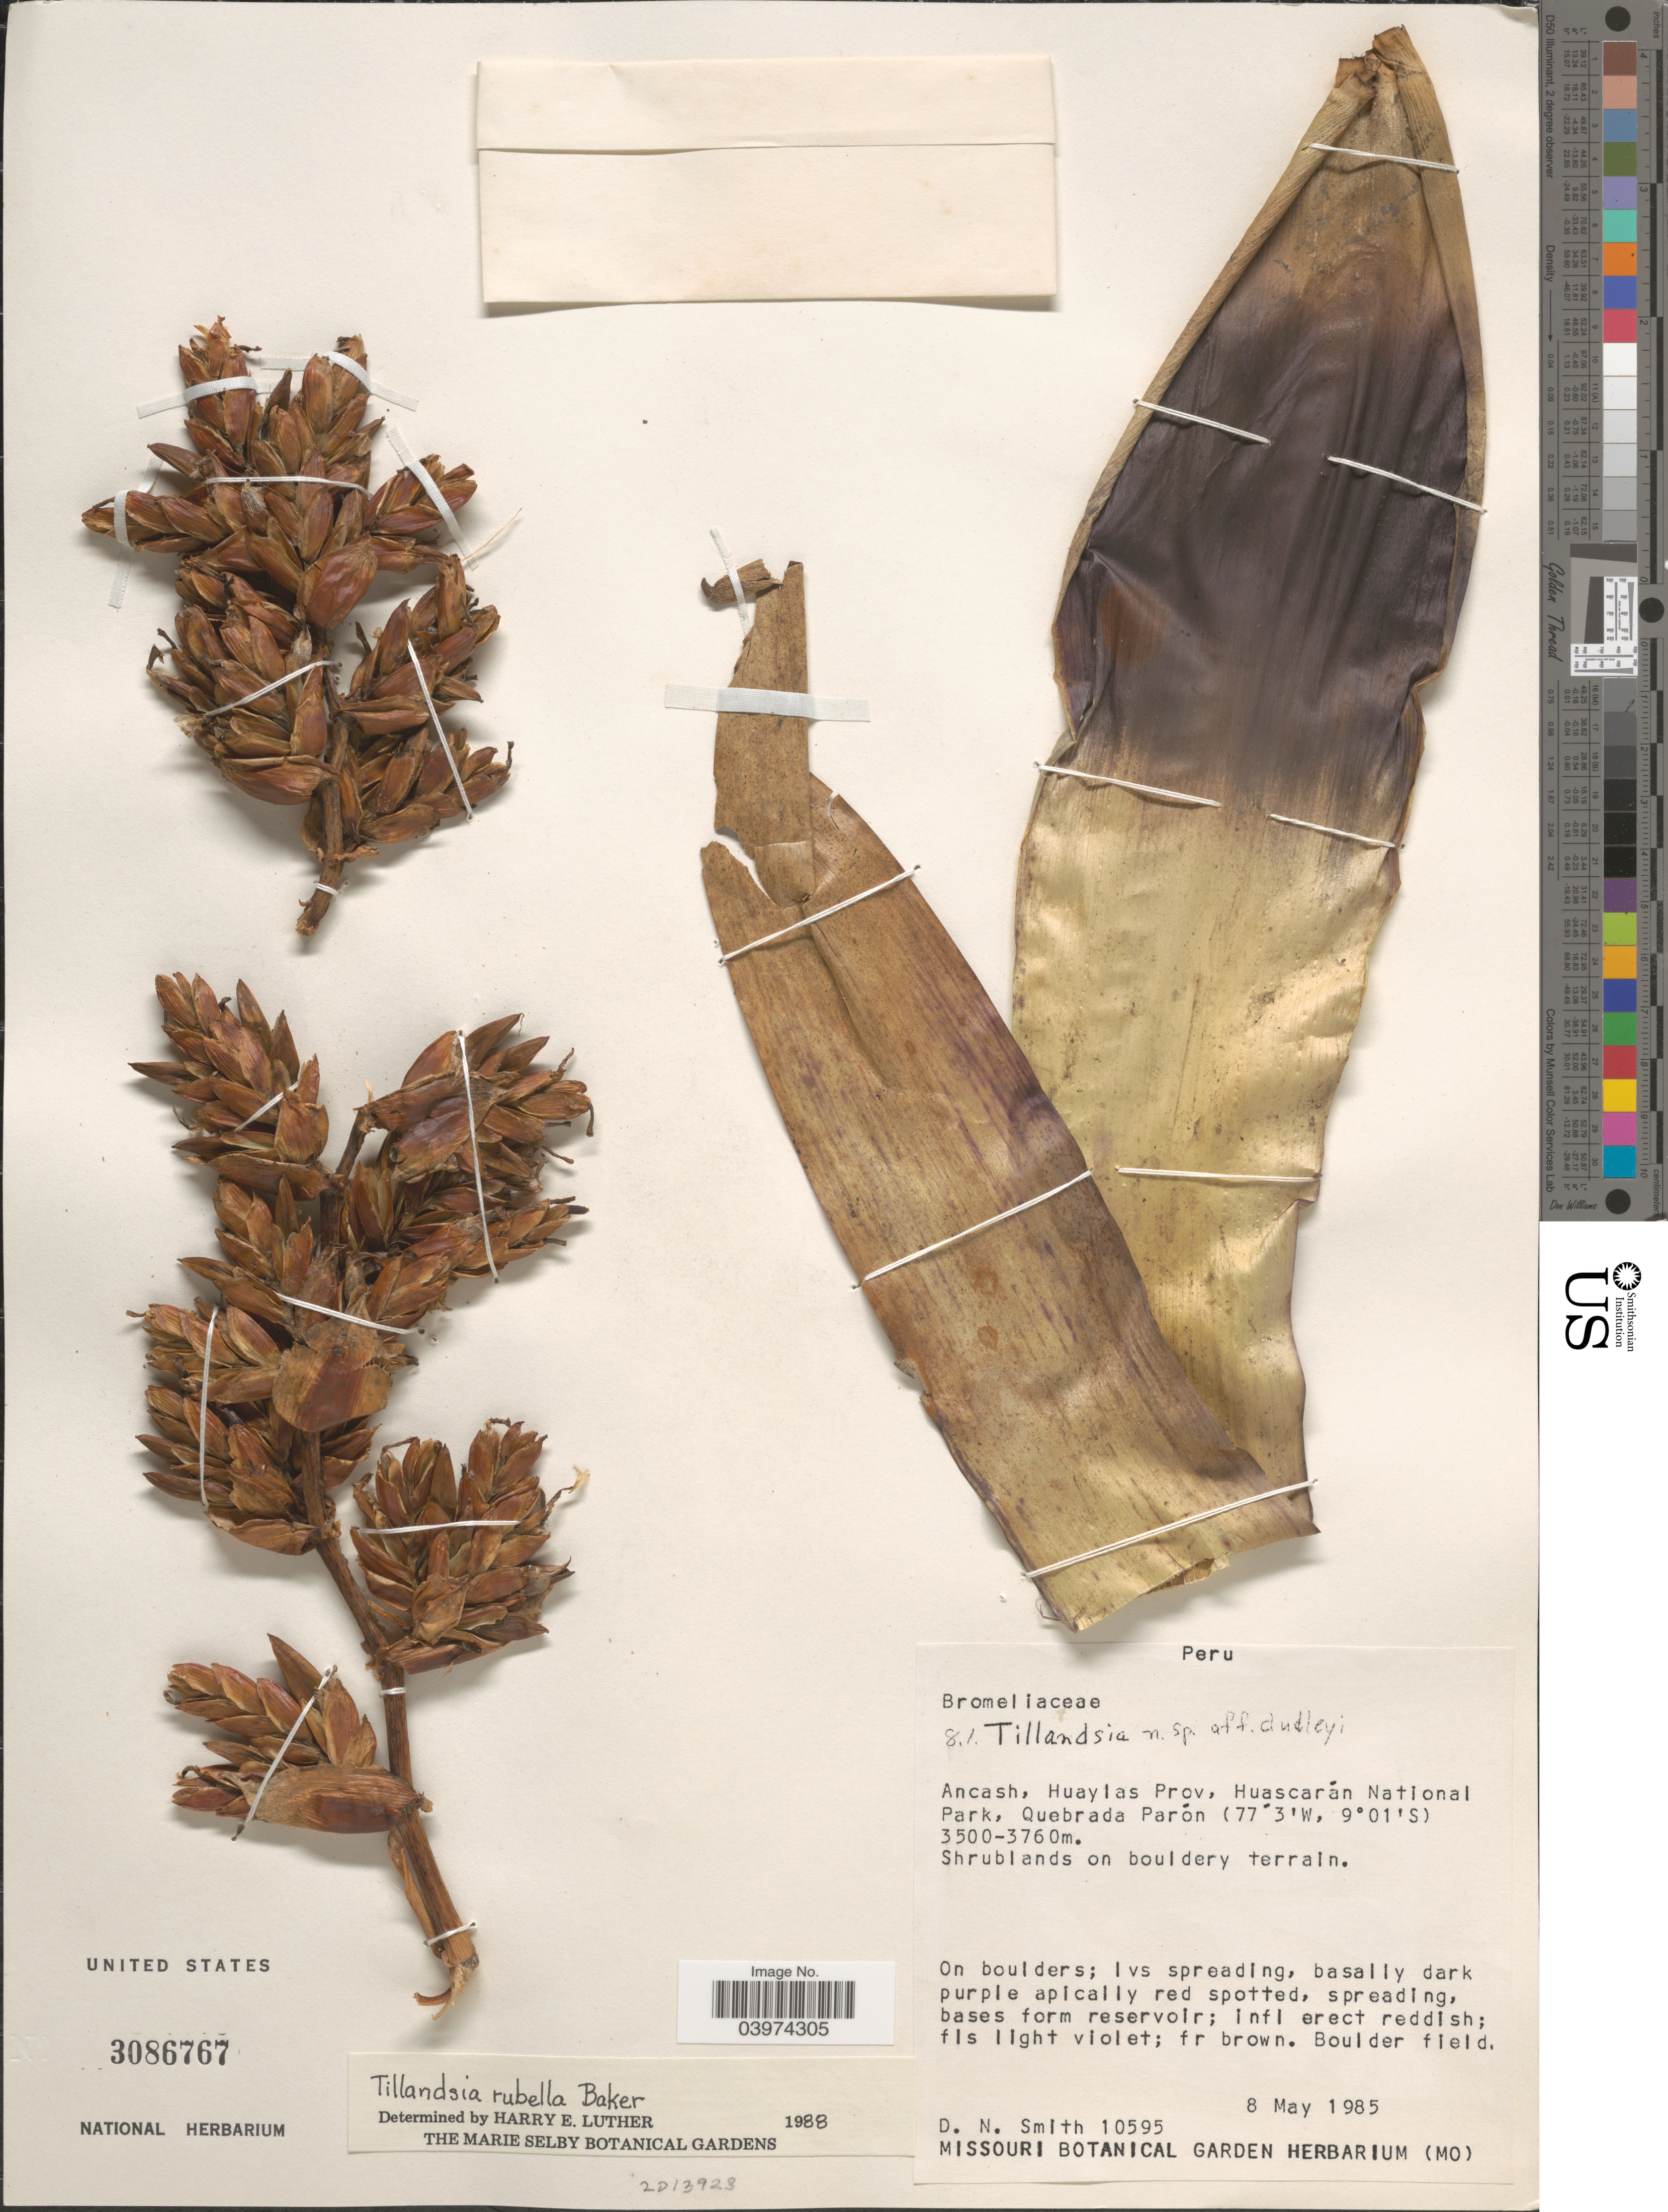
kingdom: Plantae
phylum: Tracheophyta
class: Liliopsida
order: Poales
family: Bromeliaceae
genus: Tillandsia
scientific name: Tillandsia rubella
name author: Baker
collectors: D. Smith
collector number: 10595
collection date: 1985-05-08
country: Peru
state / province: Ancash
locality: Huaylas Prov, Huascarán National Park, Quebrada Parón.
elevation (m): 3500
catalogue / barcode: US 3086767